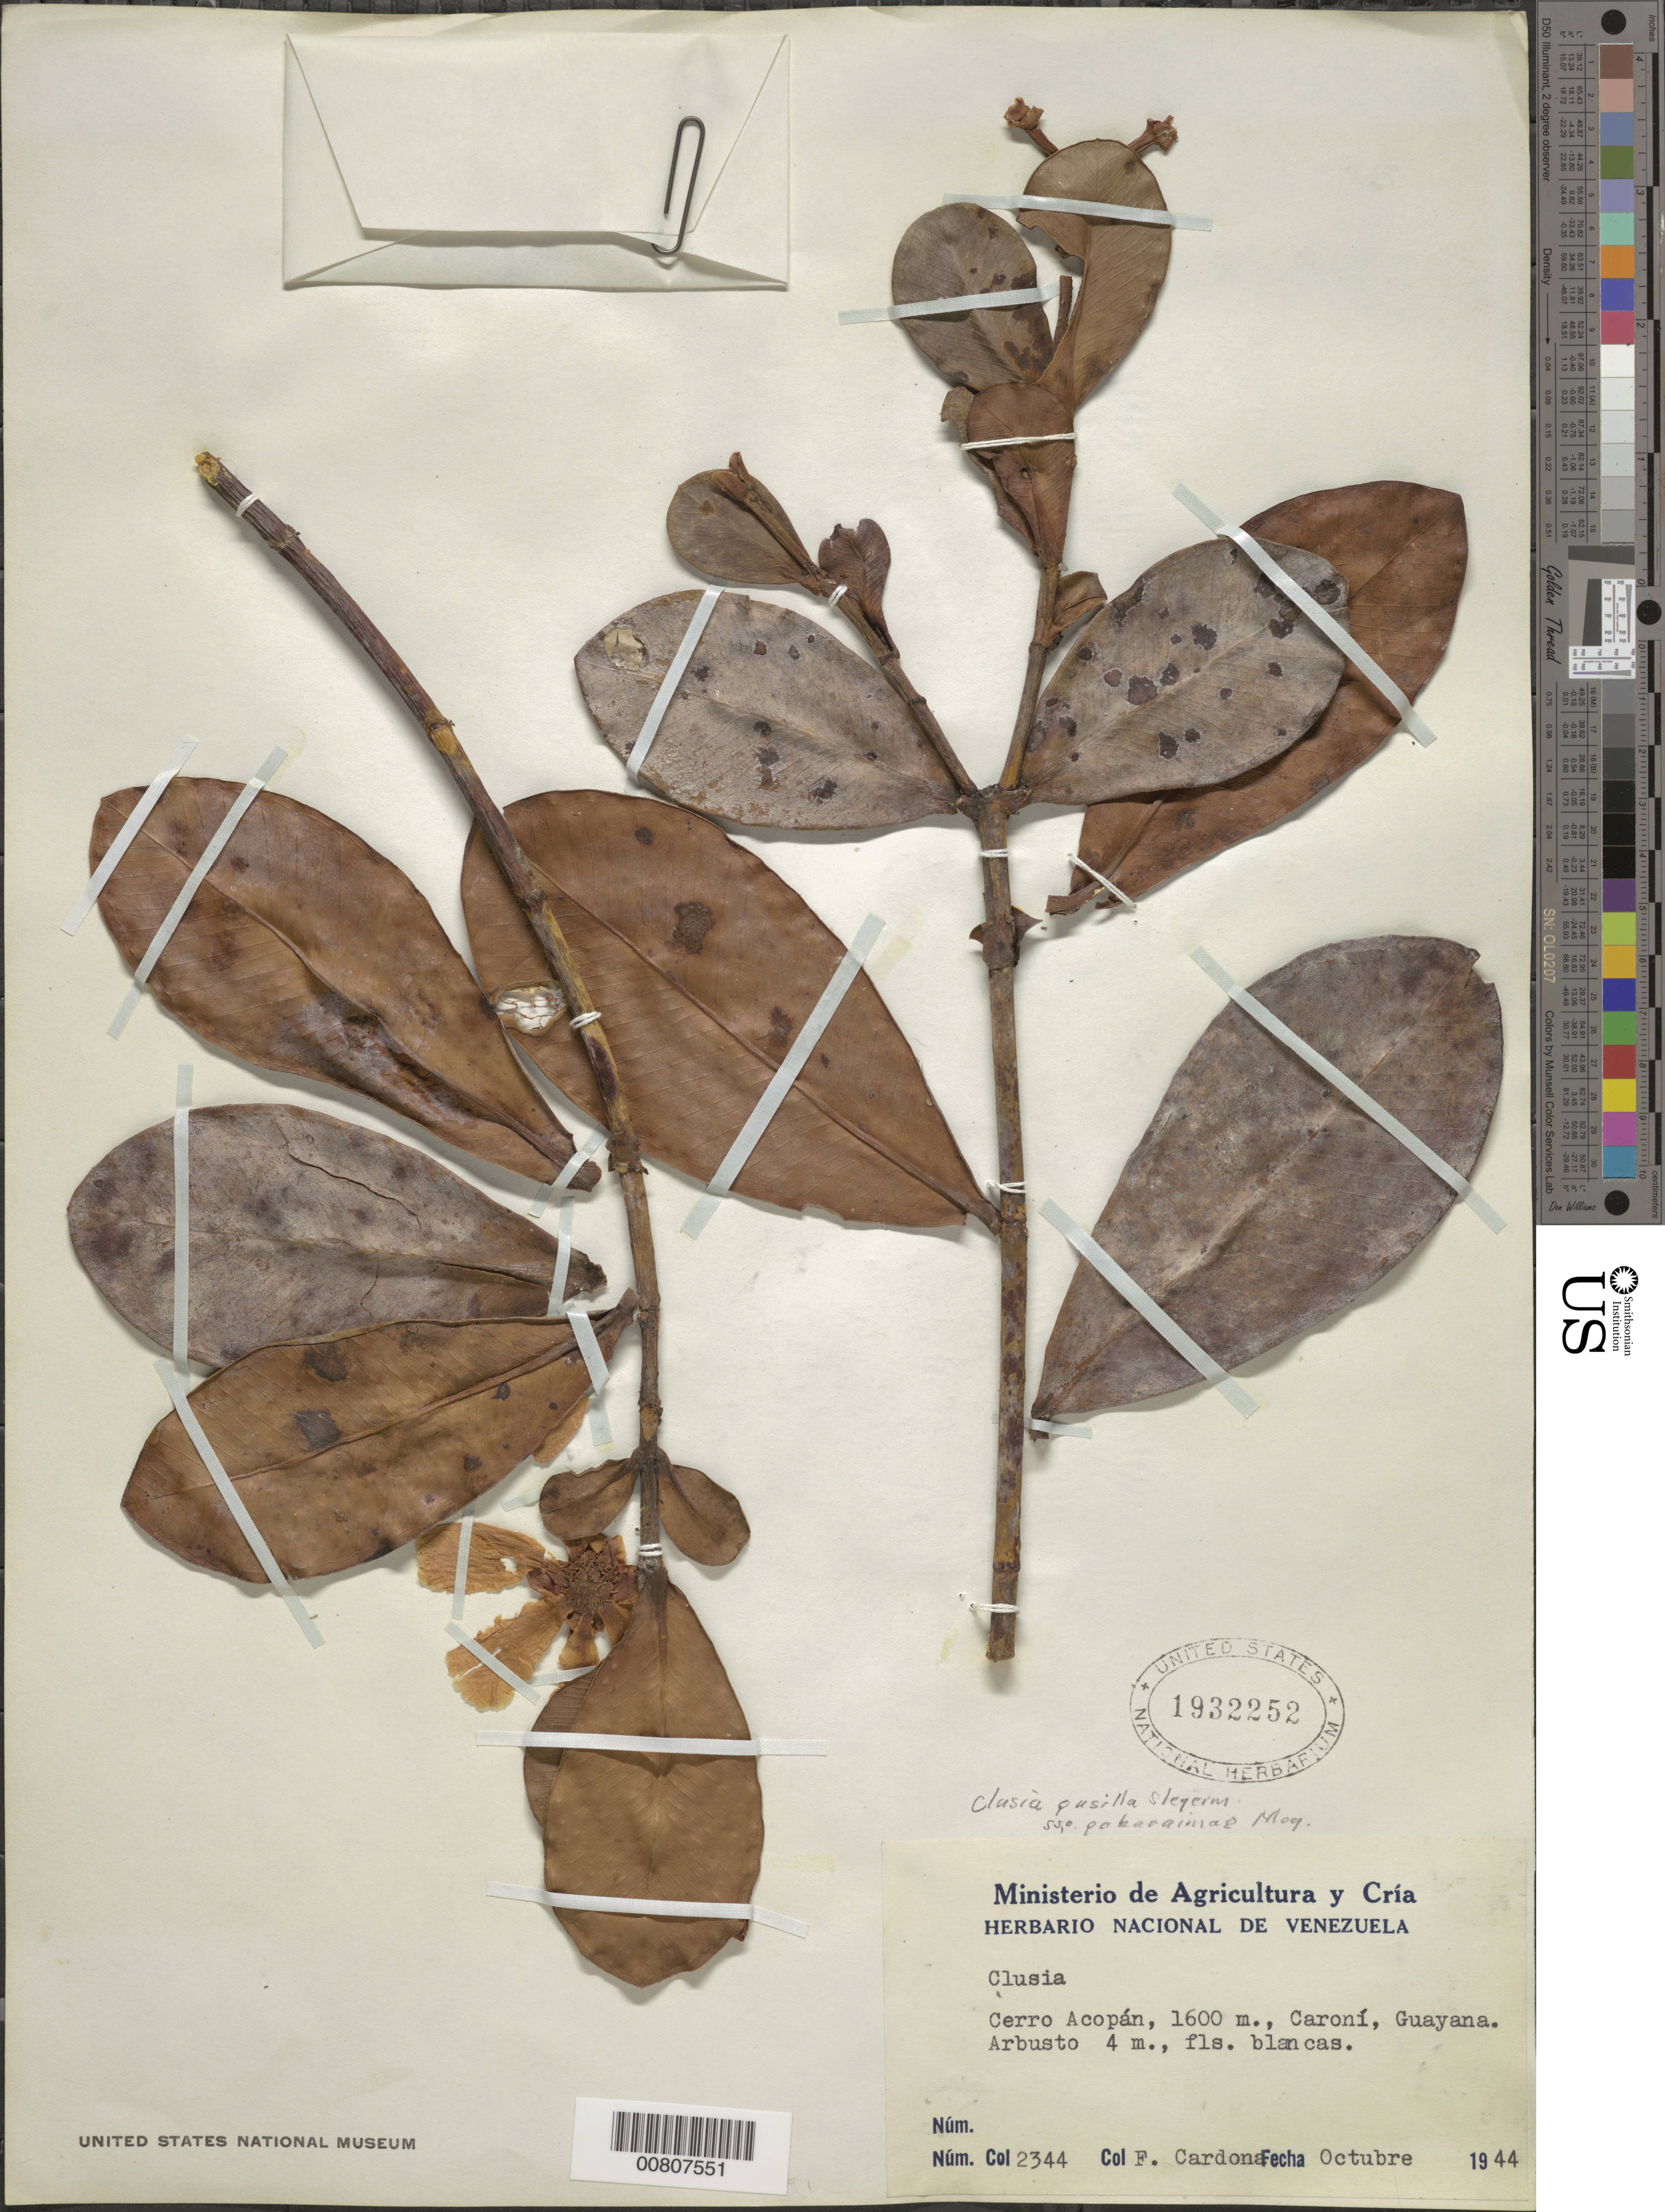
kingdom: Plantae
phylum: Tracheophyta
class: Magnoliopsida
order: Malpighiales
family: Clusiaceae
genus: Clusia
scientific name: Clusia pusilla subsp. pakaraimae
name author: Maguire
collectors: F. Cardona Puig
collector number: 2344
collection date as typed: Oct-44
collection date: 1944-10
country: Venezuela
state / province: Bolívar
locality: Cerro Acopán, Río Caroní, Guayana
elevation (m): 1600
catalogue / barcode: US 1932252